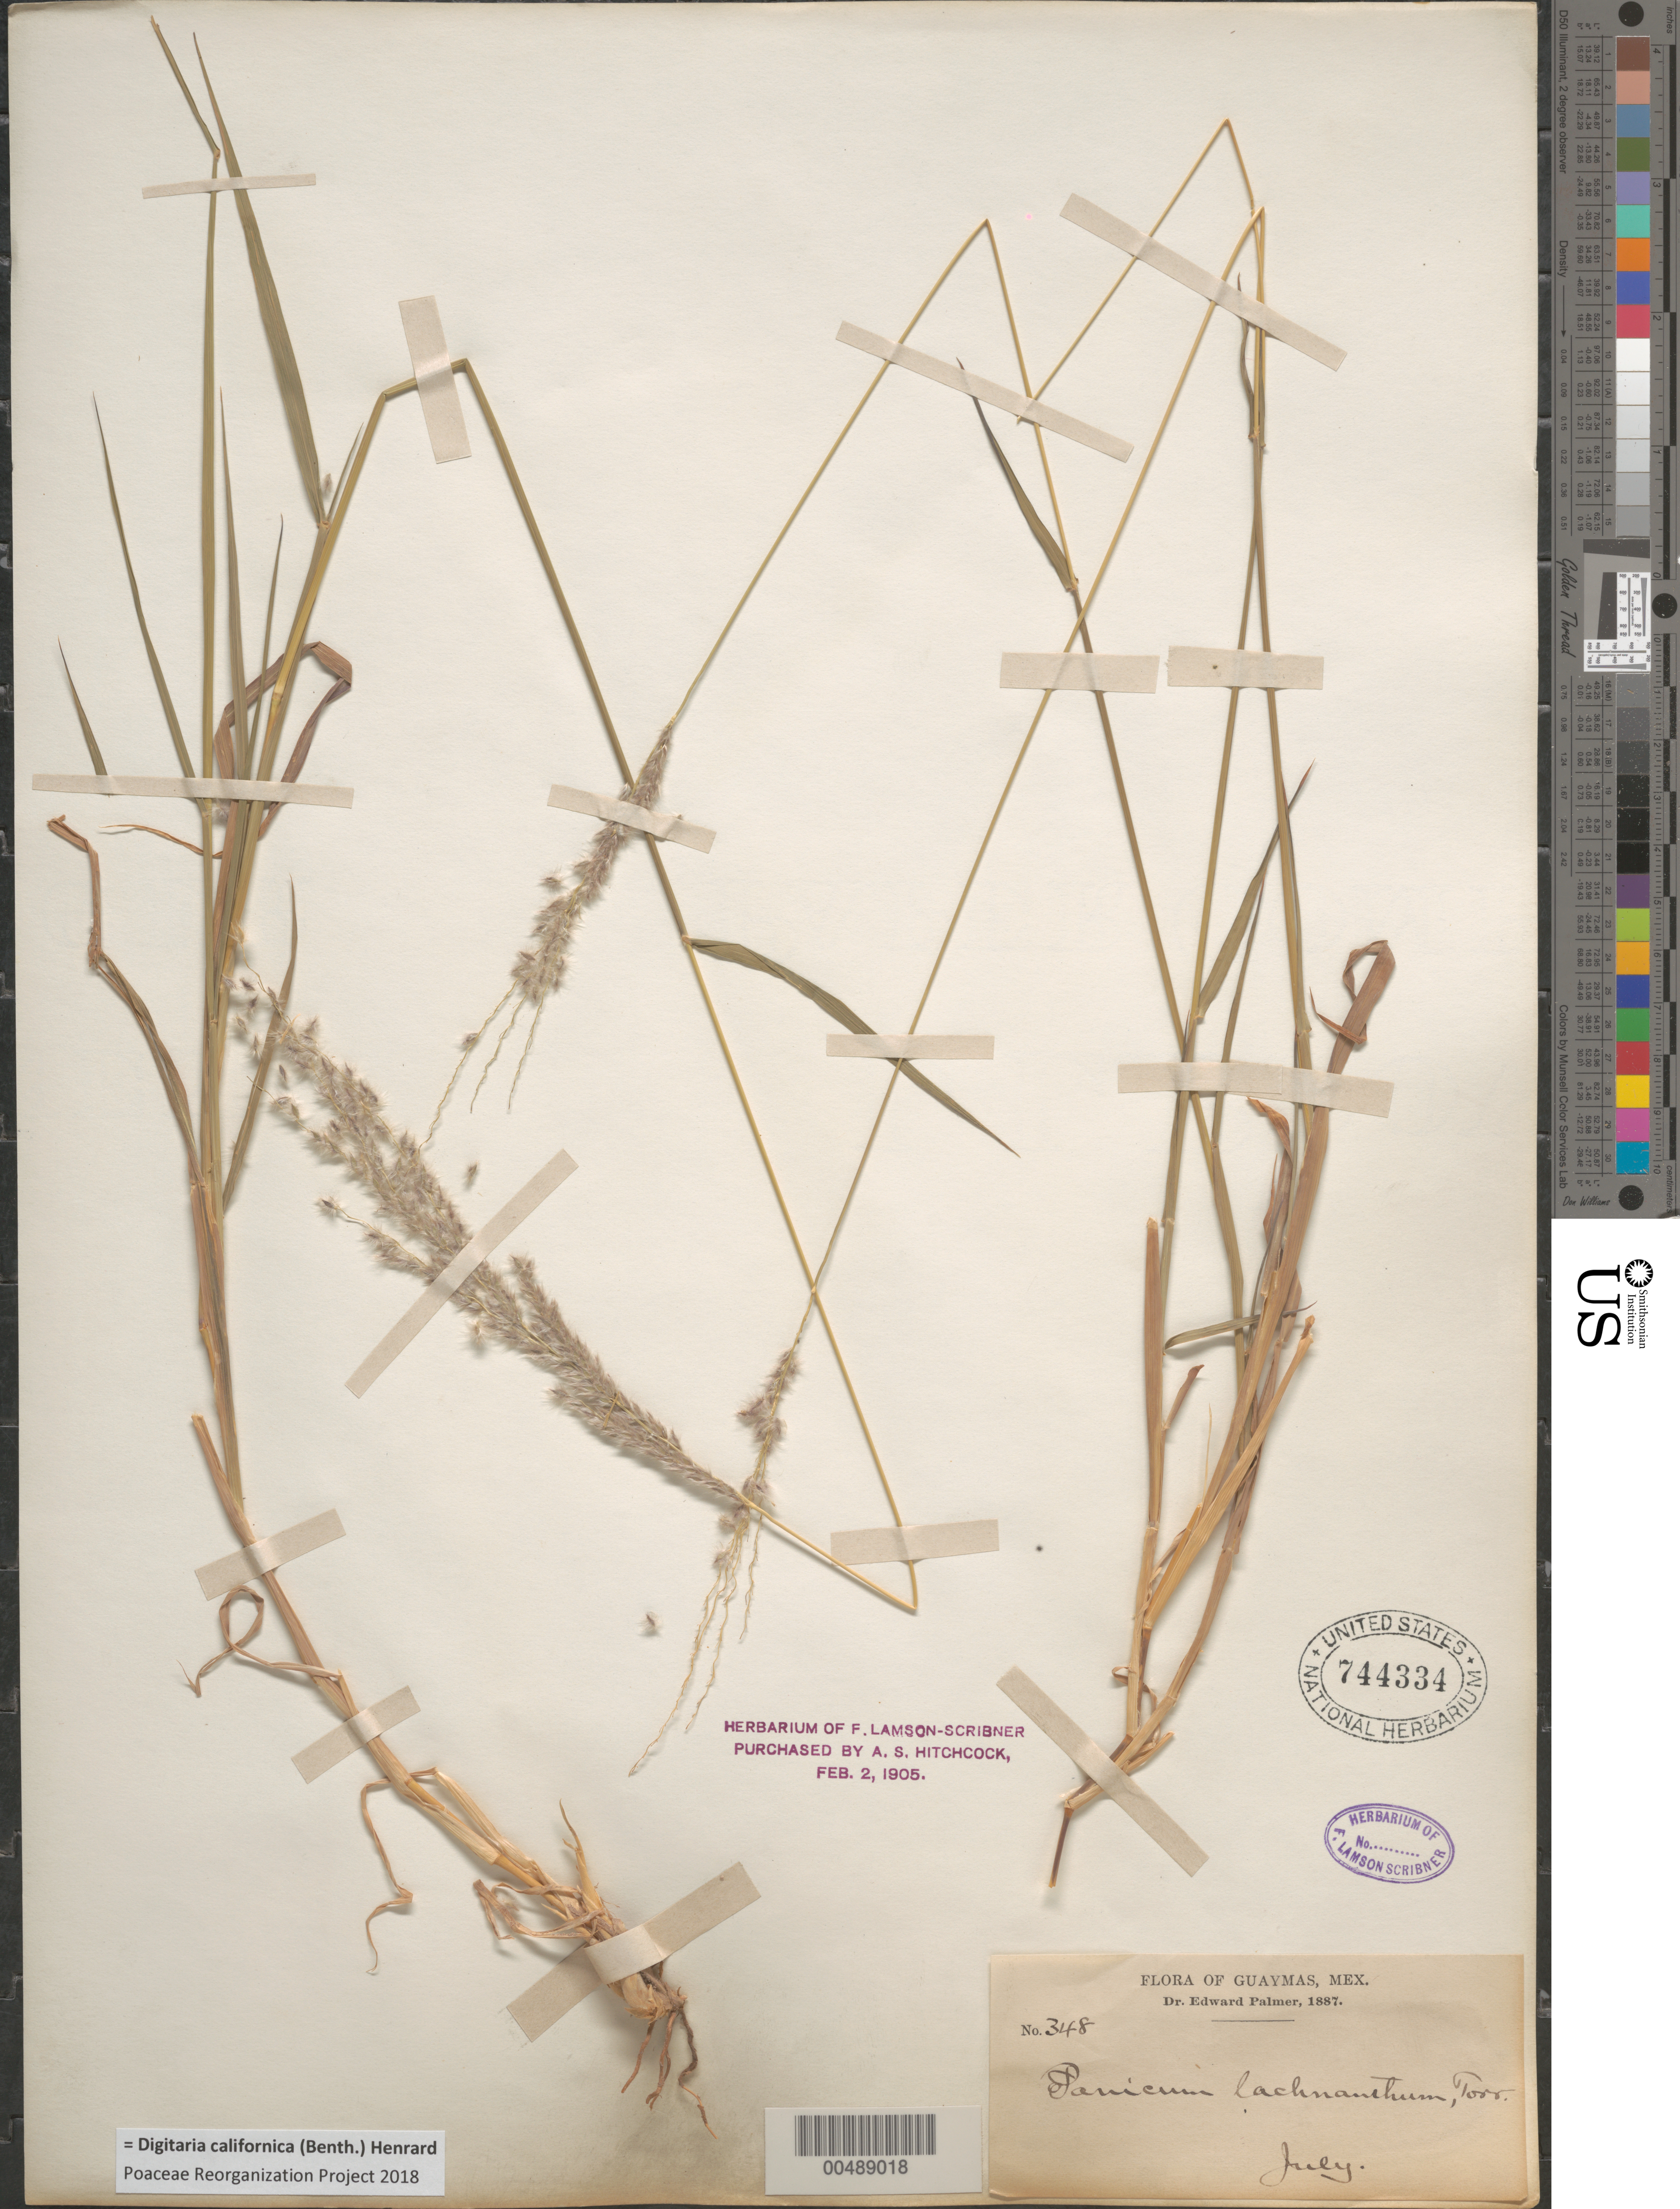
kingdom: Plantae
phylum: Tracheophyta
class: Liliopsida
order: Poales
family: Poaceae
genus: Digitaria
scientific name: Digitaria californica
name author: (Benth.) Henr.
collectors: E. Palmer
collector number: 348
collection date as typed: Jul 1887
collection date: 1887-07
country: Mexico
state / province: Sonora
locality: Guaymas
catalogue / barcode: US 744334